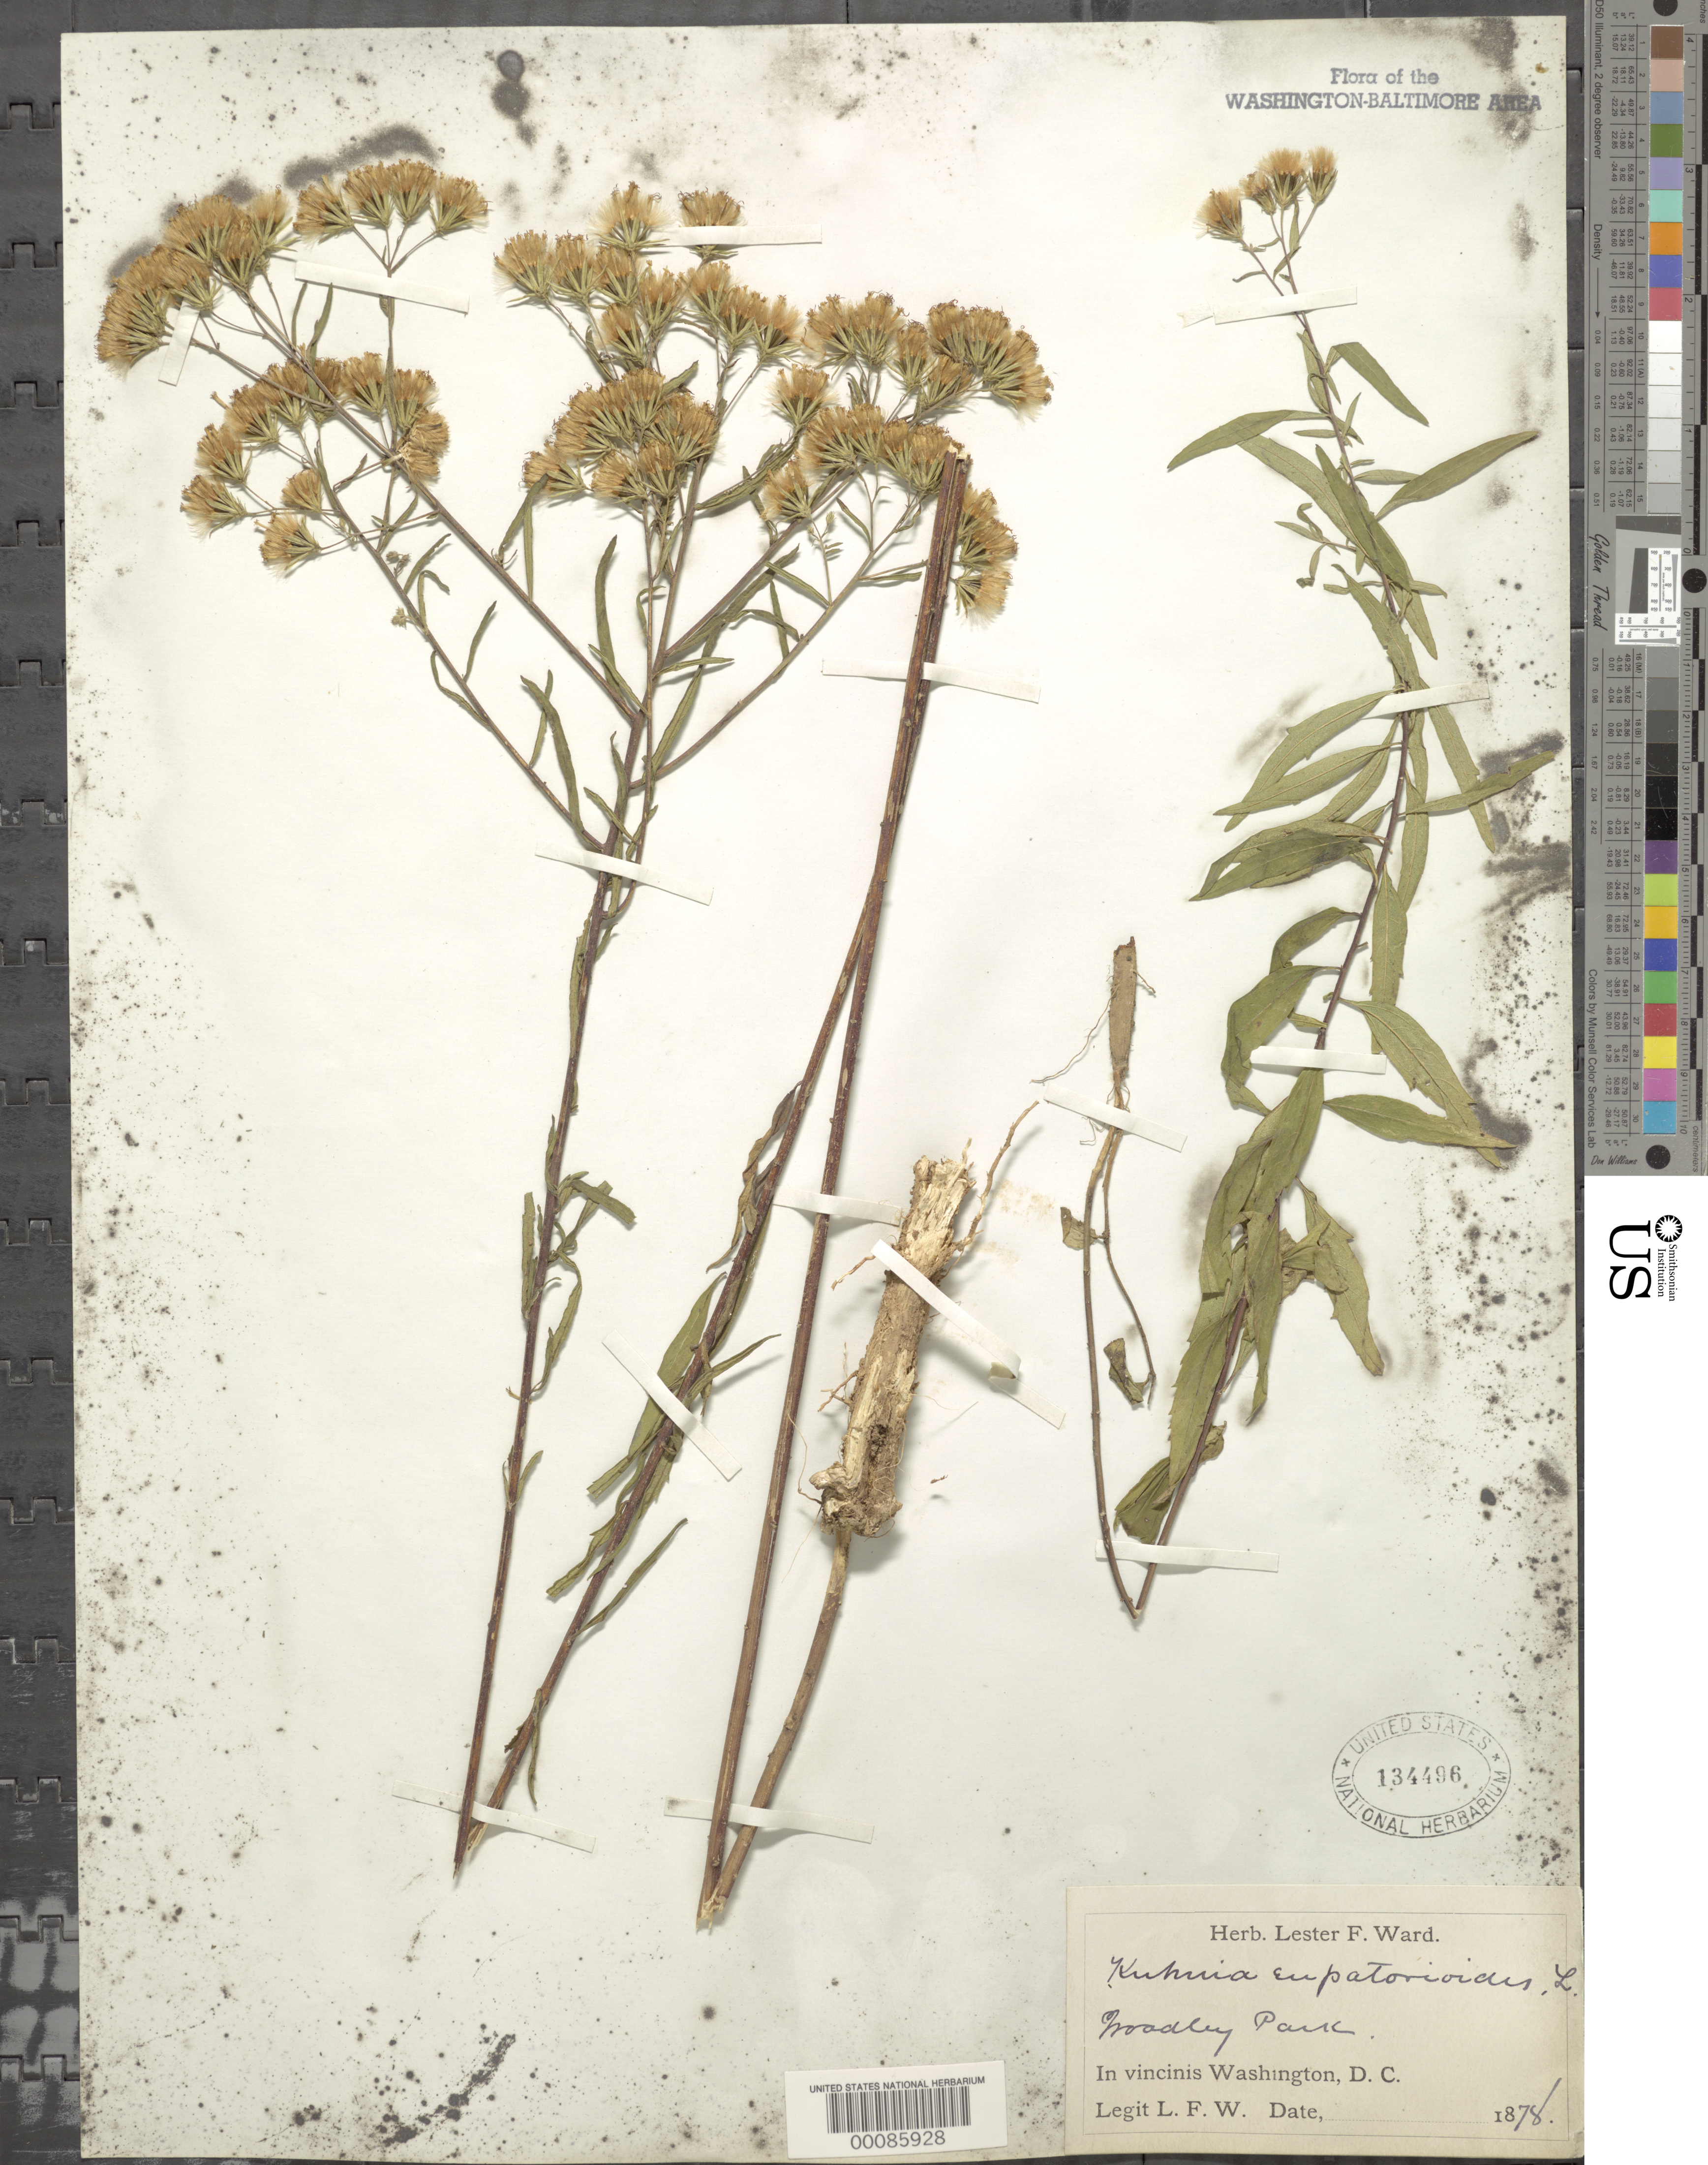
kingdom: Plantae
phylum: Tracheophyta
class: Magnoliopsida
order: Asterales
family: Asteraceae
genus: Brickellia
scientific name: Brickellia eupatorioides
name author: (L.) Shinners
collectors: L. F. Ward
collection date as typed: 1878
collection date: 1878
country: United States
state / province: District of Columbia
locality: Woodley Park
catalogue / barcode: US 134496